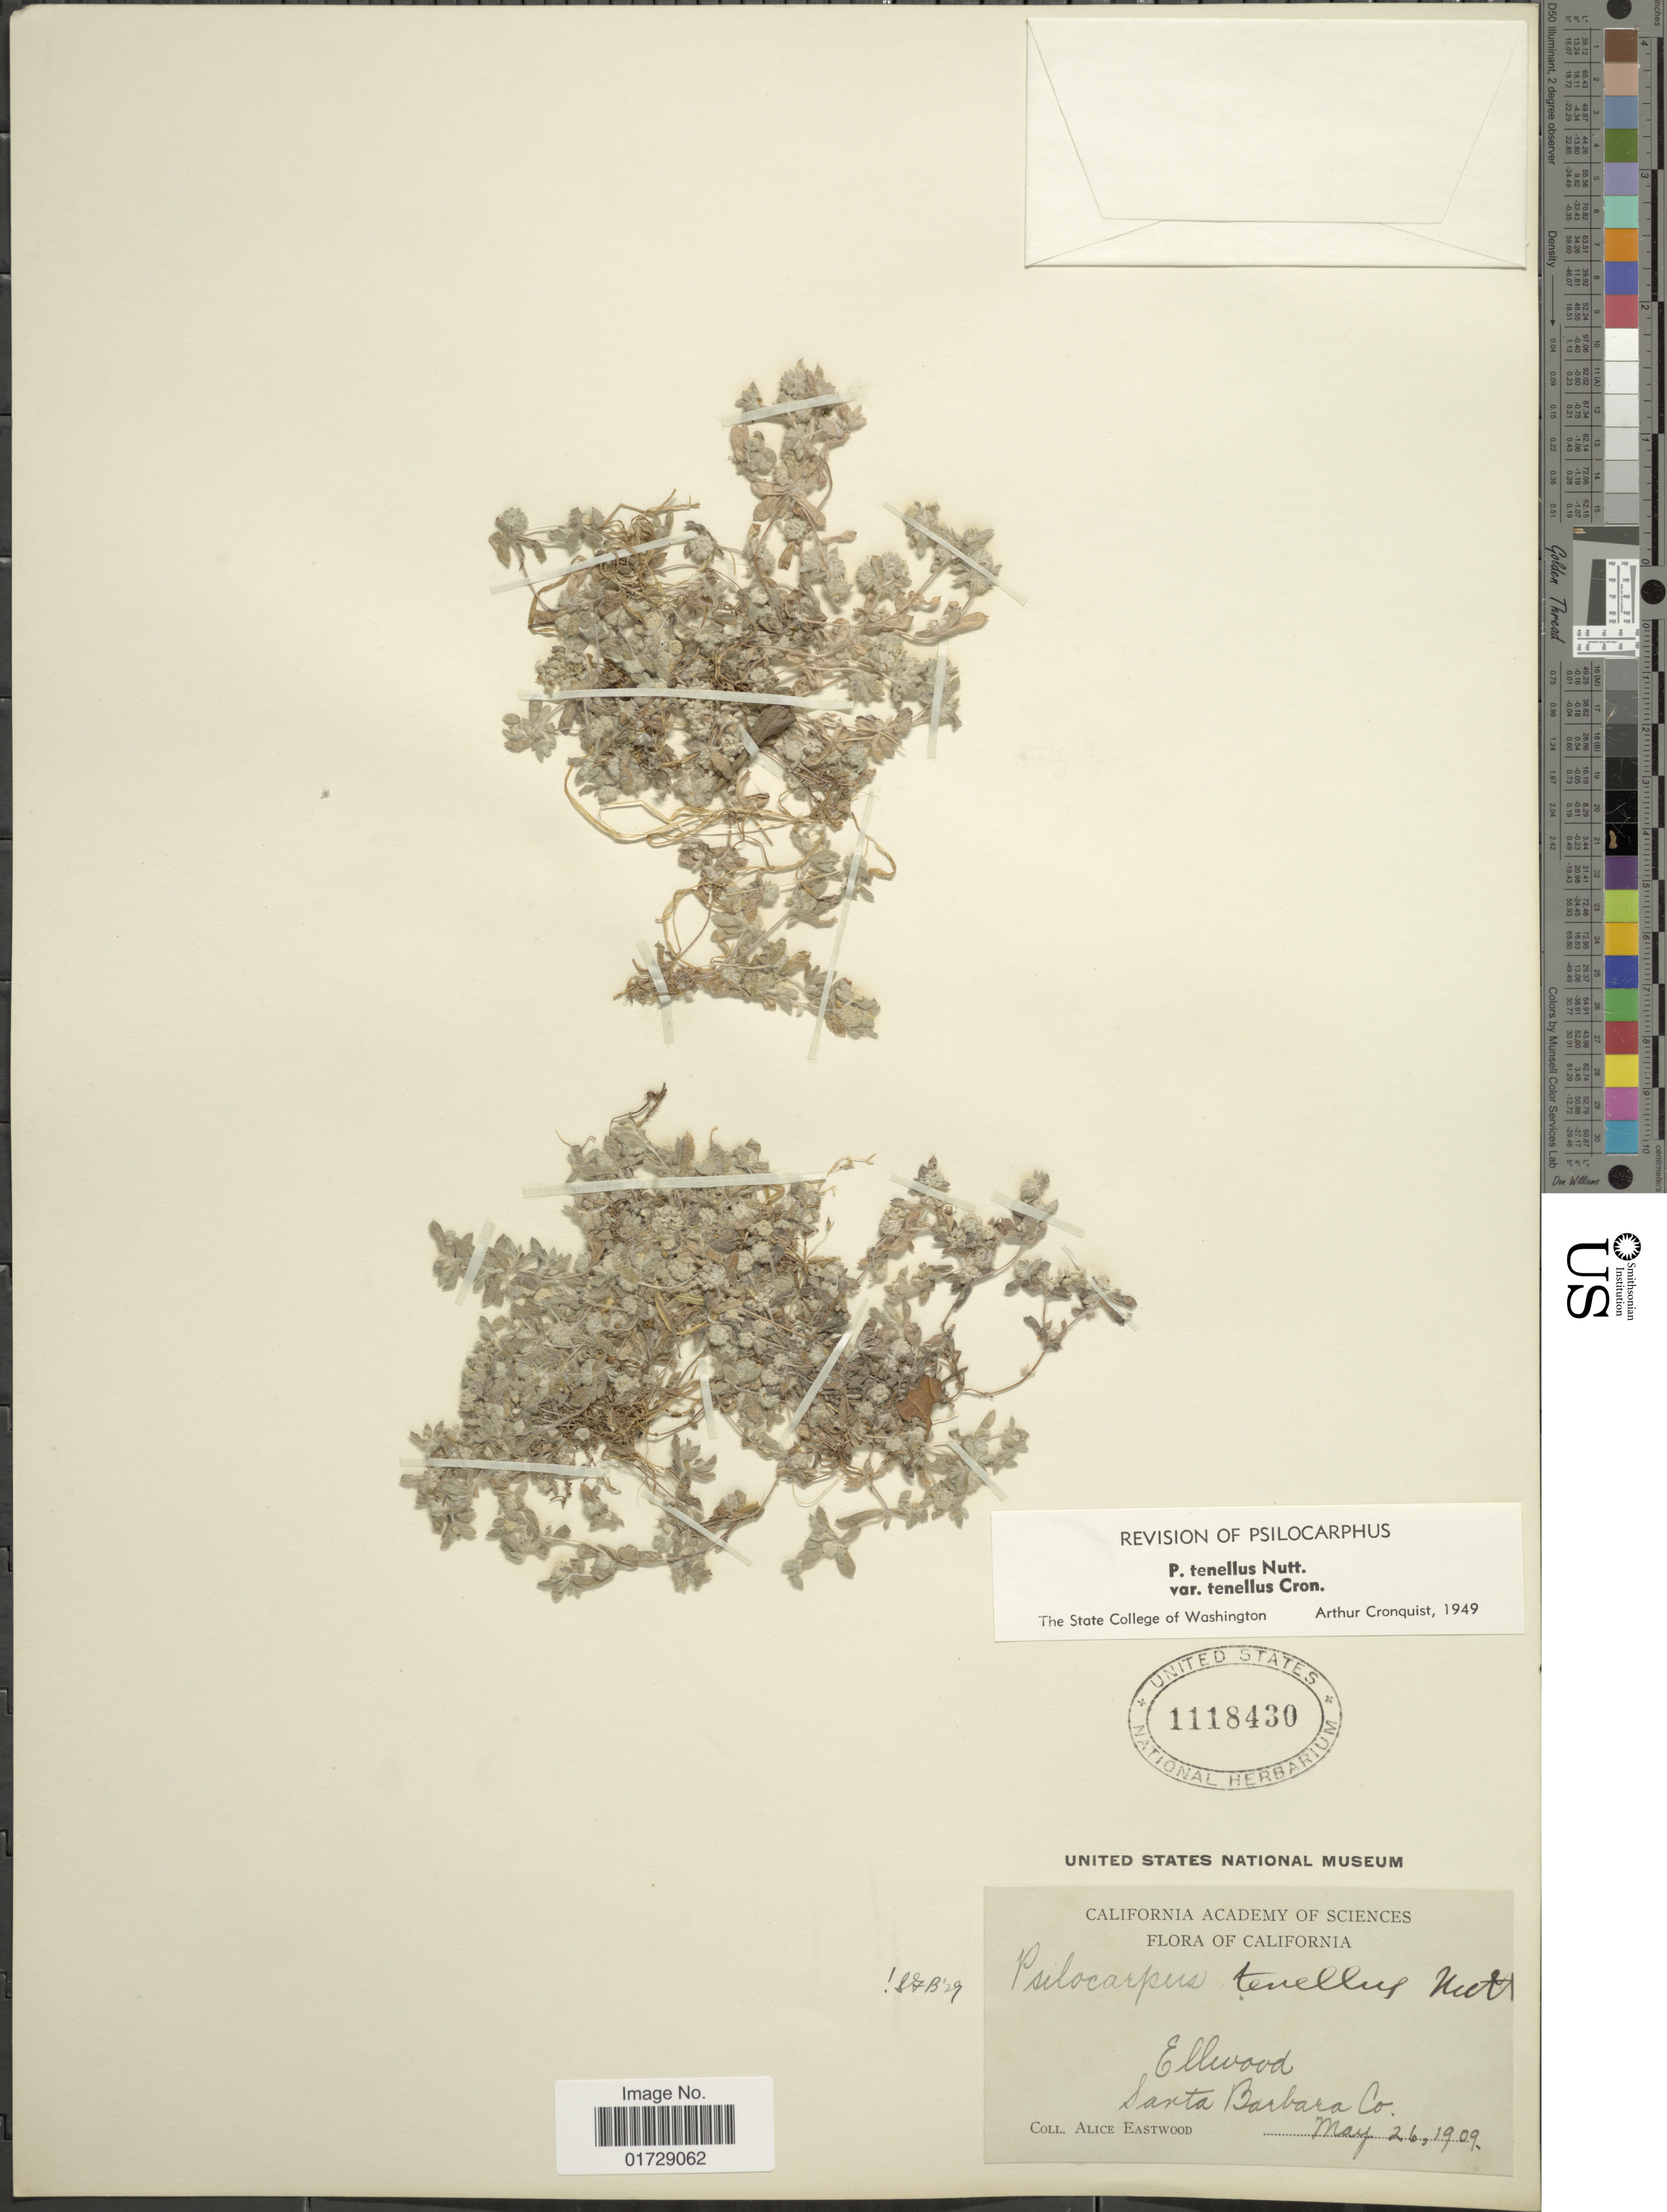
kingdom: Plantae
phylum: Tracheophyta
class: Magnoliopsida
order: Asterales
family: Asteraceae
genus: Psilocarphus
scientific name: Psilocarphus tenellus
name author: Nutt.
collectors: A. Eastwood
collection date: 1909-05-26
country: United States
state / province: California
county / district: Santa Barbara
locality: Ellwood, Santa Barbara Co.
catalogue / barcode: US 1118430